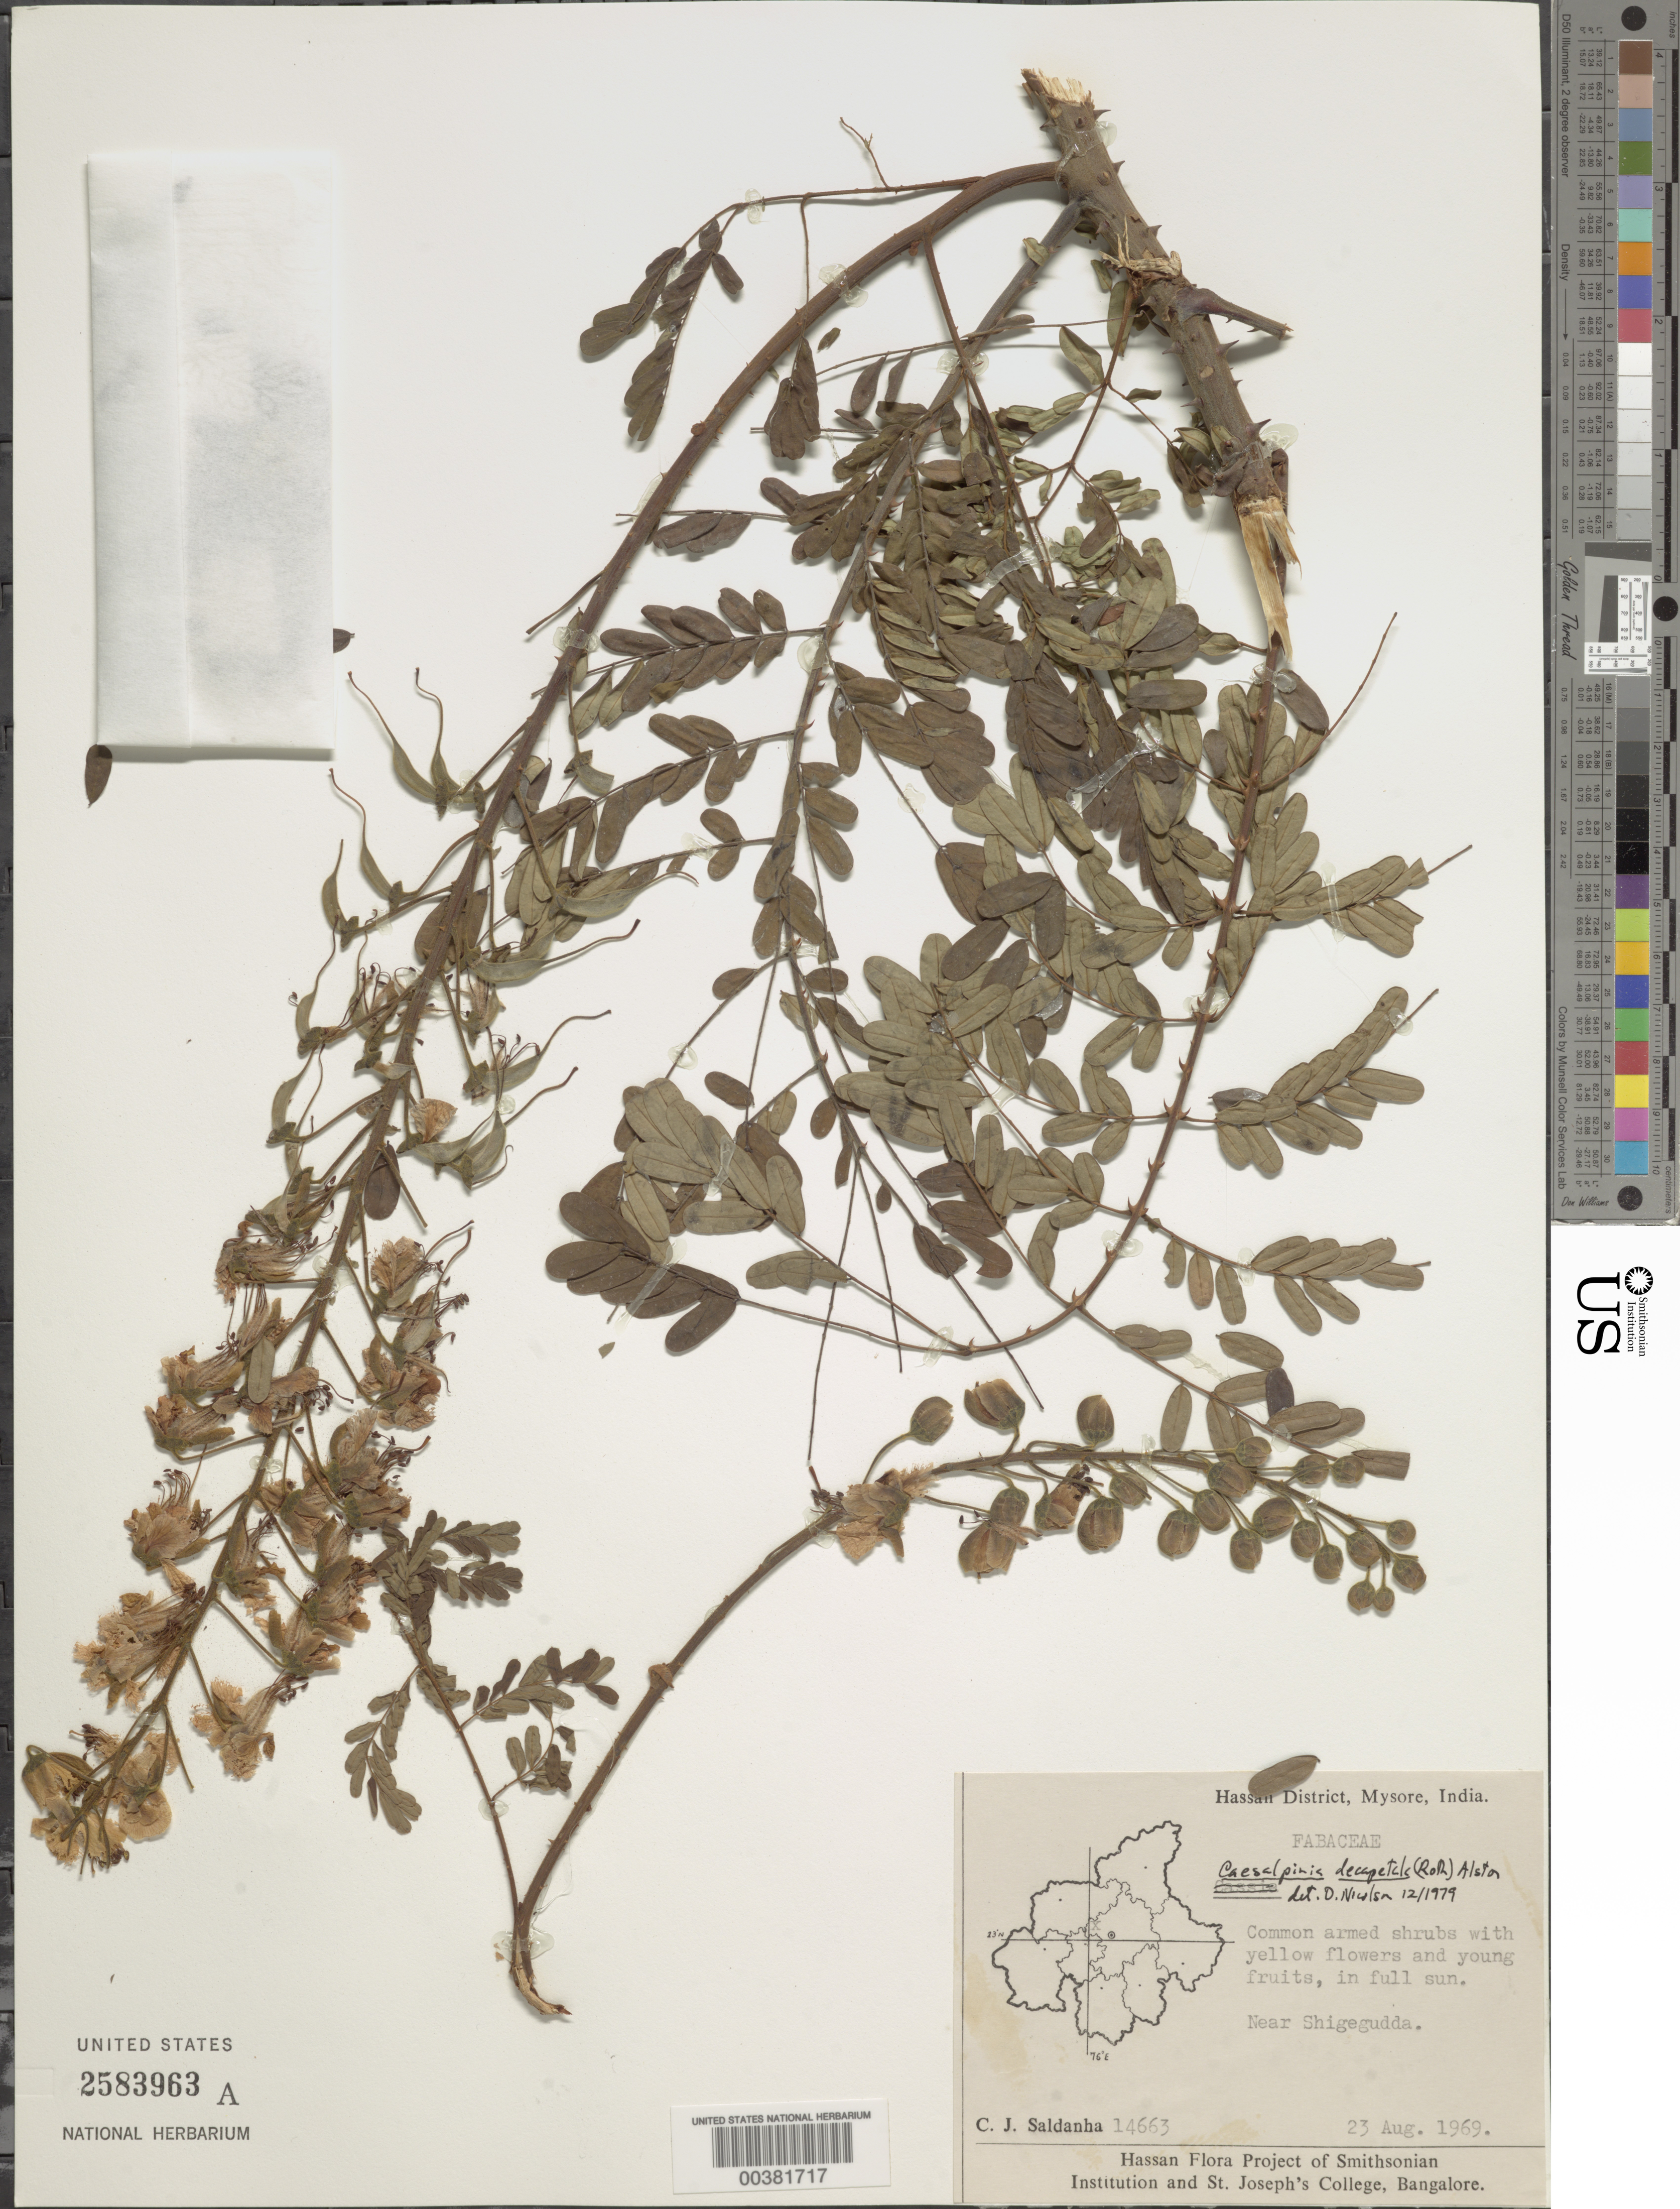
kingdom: Plantae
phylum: Tracheophyta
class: Magnoliopsida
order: Fabales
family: Fabaceae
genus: Biancaea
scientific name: Biancaea decapetala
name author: (Roth) O. Deg.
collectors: C. J. Saldanha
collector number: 14663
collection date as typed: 23 Aug 1969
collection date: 1969-08-23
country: India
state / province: Karnataka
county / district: Hassan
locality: Near shigegudda, mysore state [mysore state = karnataka.]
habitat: In full sun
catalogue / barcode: US 2583963A